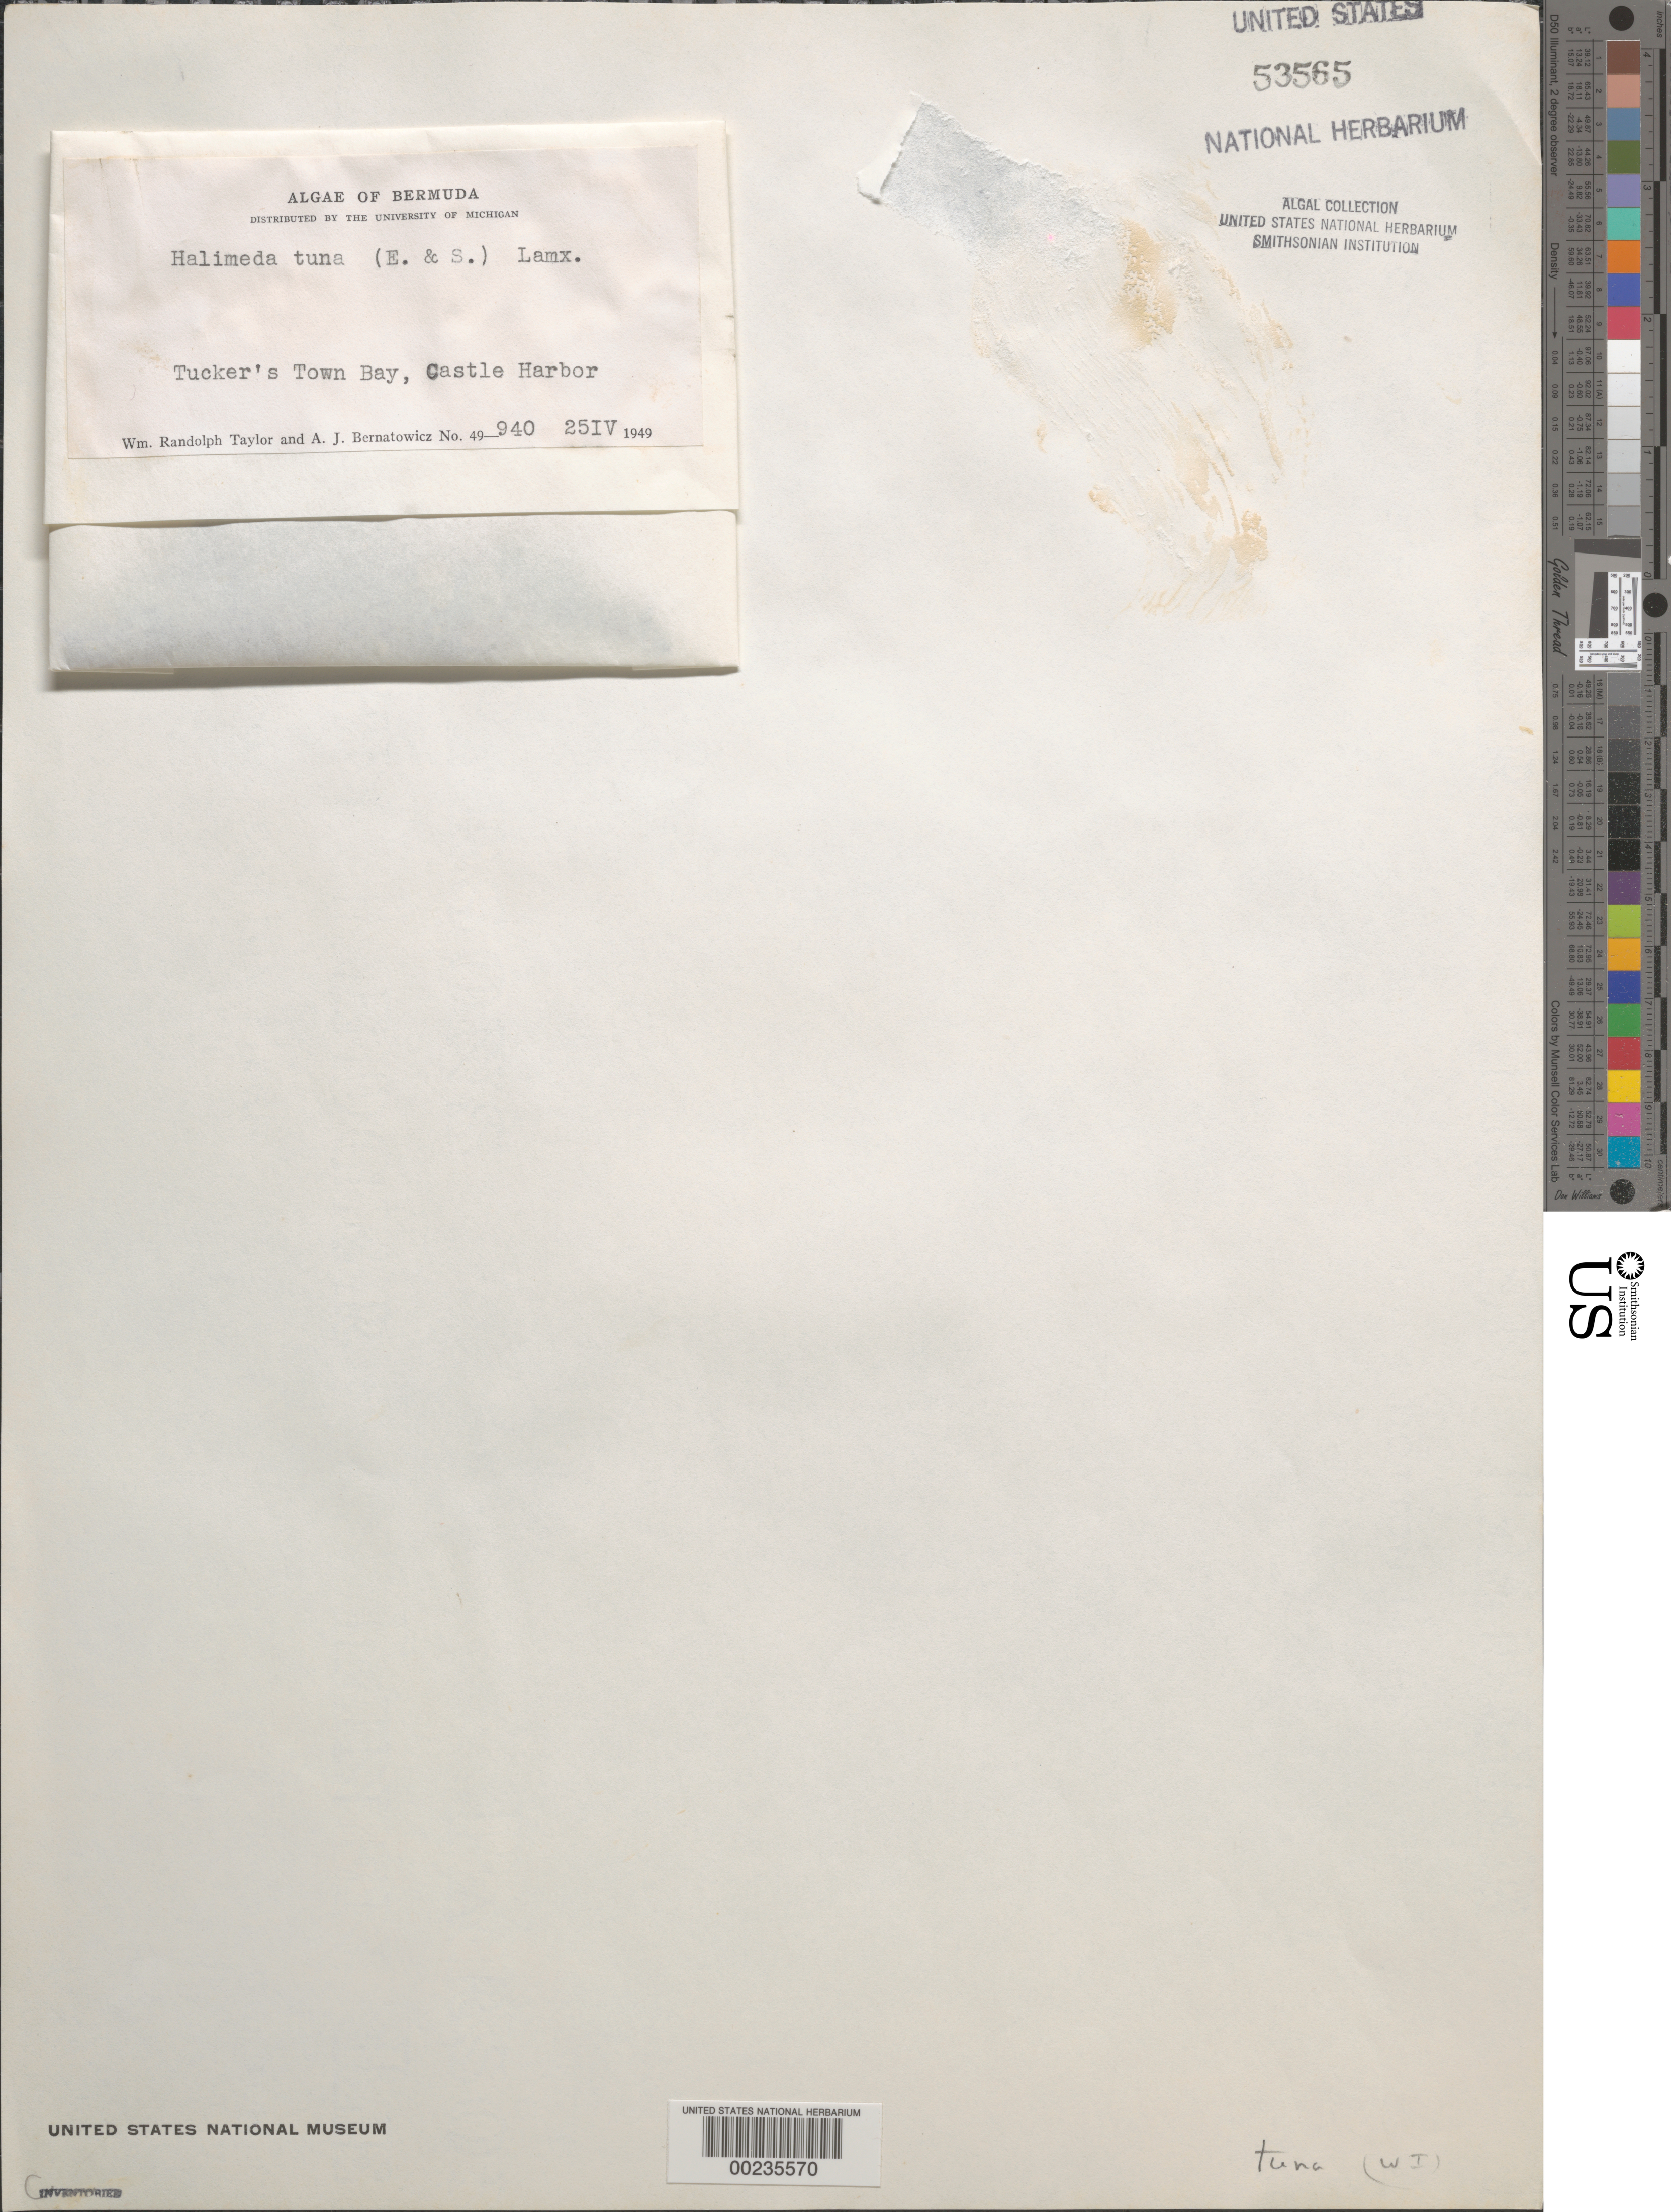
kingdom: Plantae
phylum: Chlorophyta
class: Ulvophyceae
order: Bryopsidales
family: Halimedaceae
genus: Halimeda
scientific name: Halimeda tuna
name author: (J. Ellis & Sol.) J.V.Lamouroux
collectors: W. R. Taylor & A. Bernatowicz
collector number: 49-940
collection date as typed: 25 Apr 1949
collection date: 1949-04-25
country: Bermuda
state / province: Saint George's (parish)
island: Bermuda Island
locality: Castle Harbor, Tucker's Town Bay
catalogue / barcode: US 53565